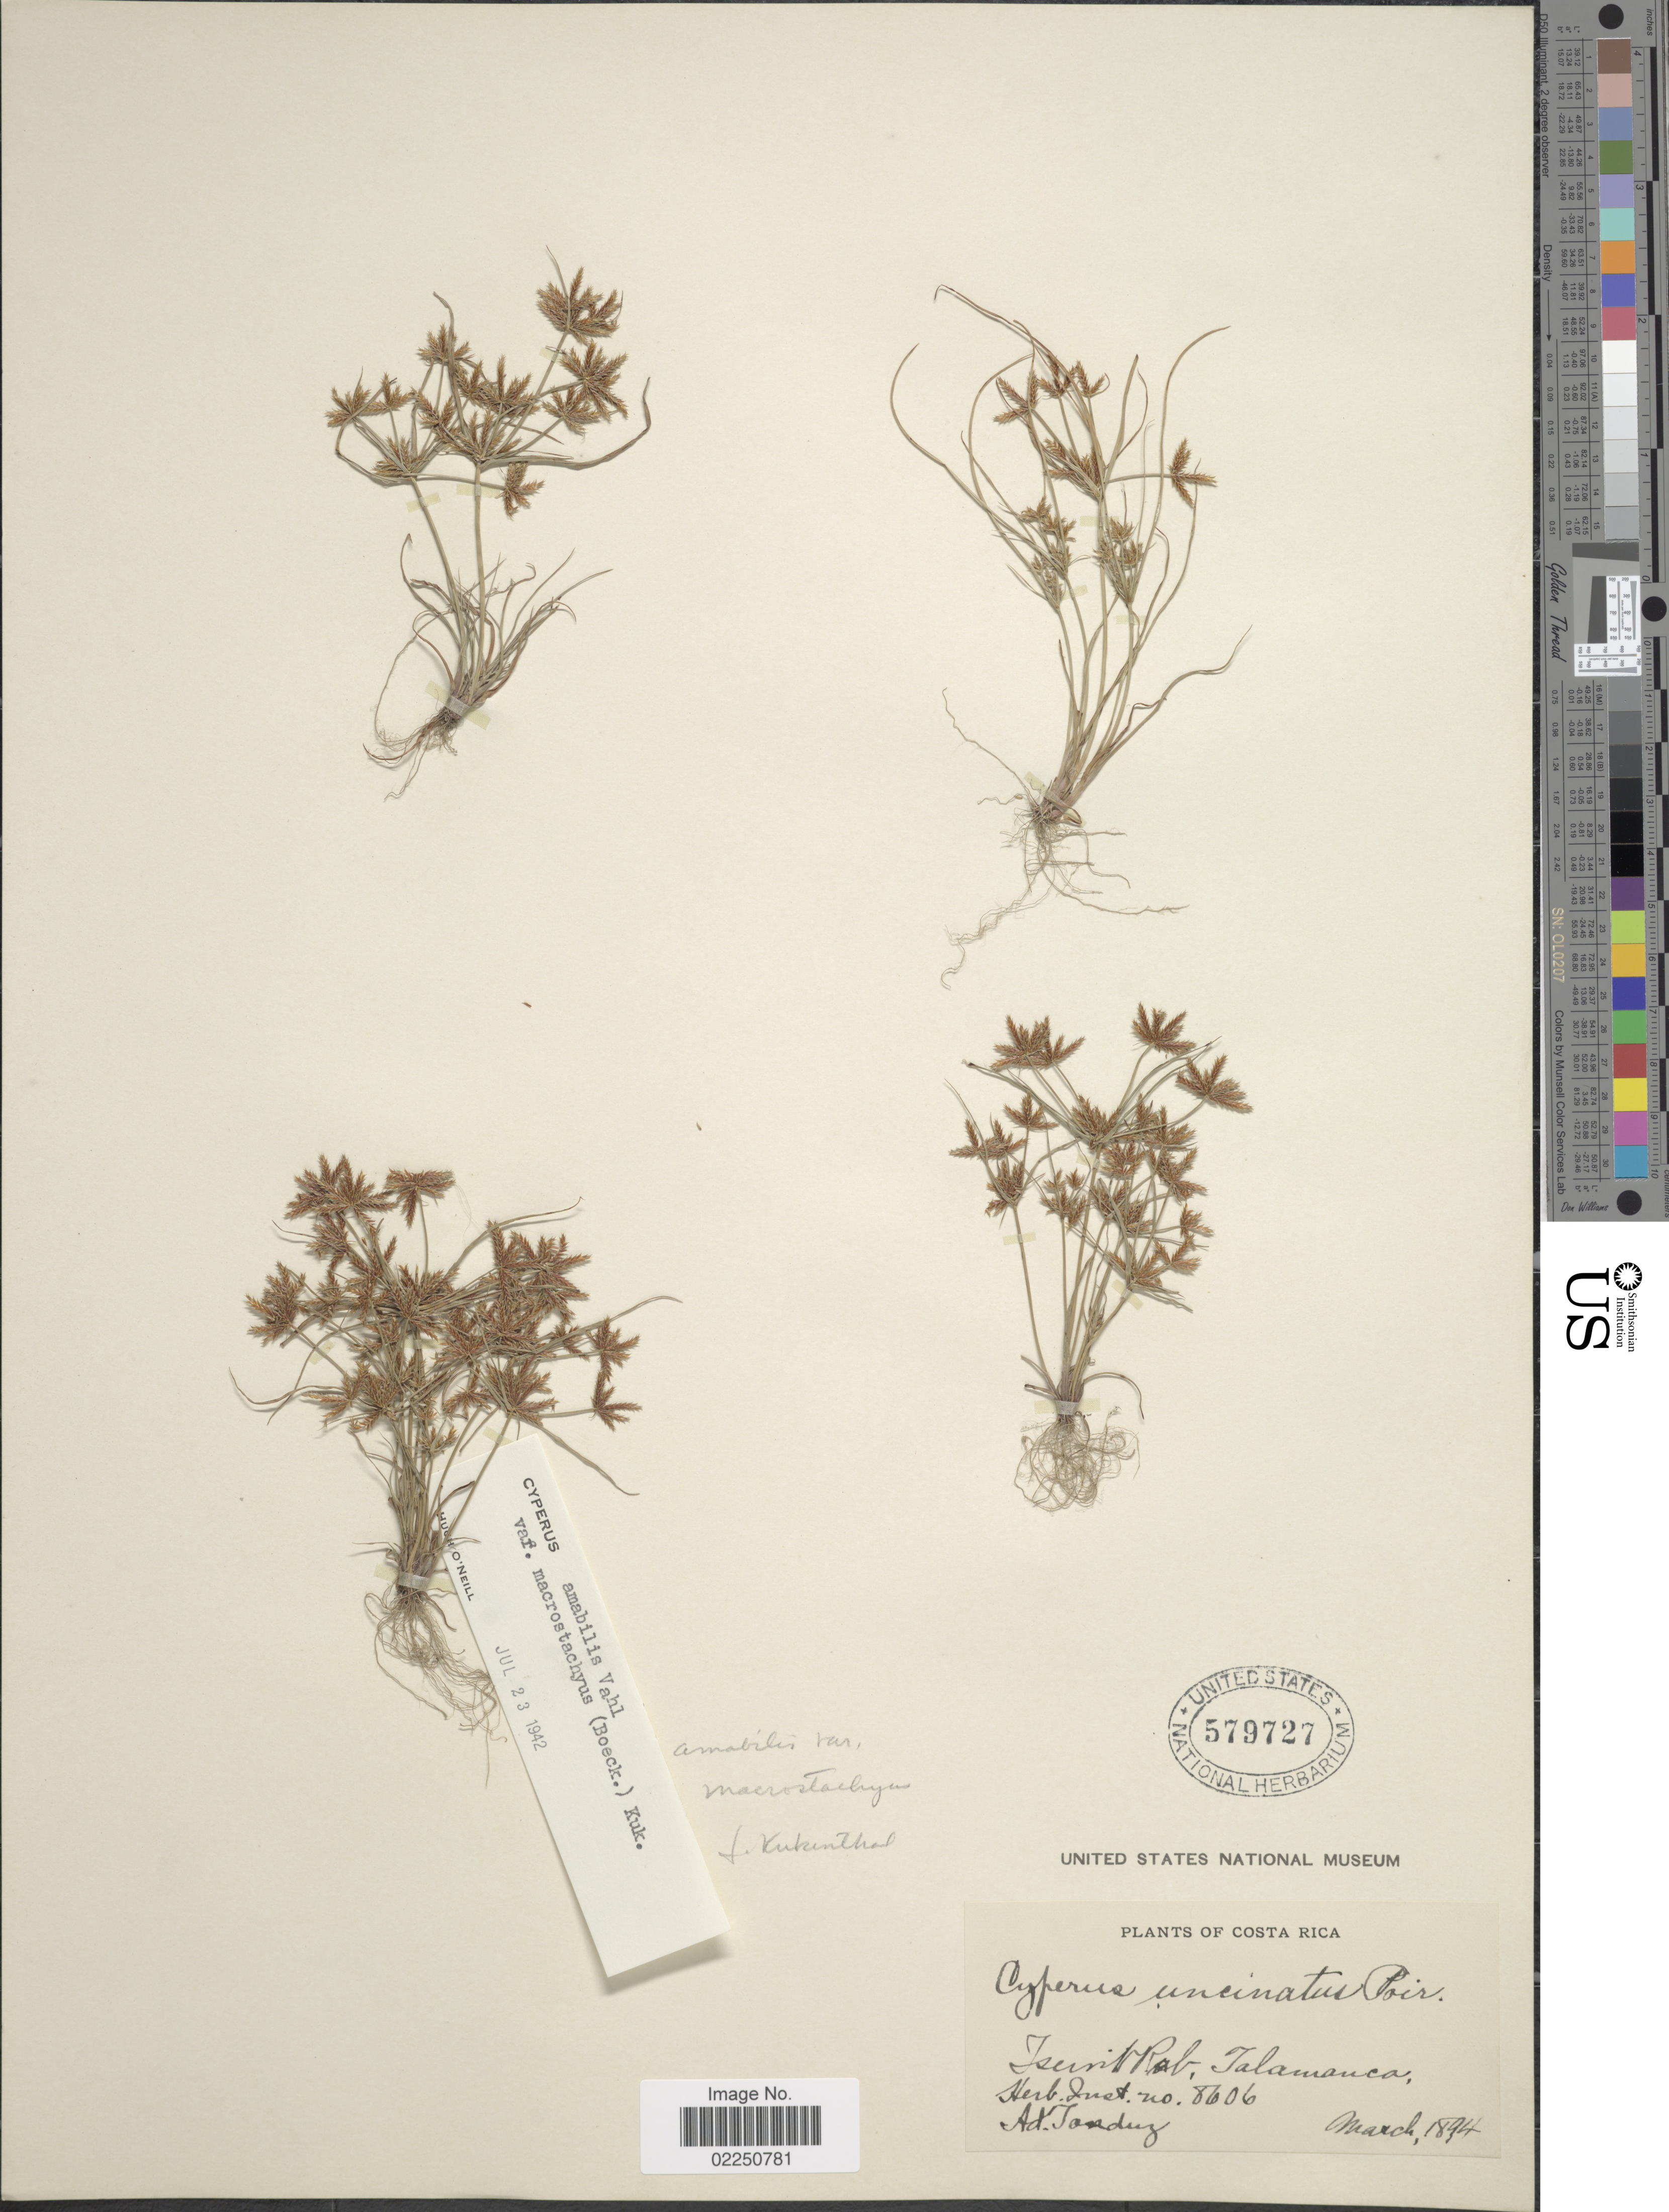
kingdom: Plantae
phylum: Tracheophyta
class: Liliopsida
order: Poales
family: Cyperaceae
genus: Cyperus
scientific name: Cyperus amabilis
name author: Vahl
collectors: A. Tonduz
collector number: Herb. Inst. 8606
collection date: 1894-03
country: Costa Rica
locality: Tsuritkub, Talamanca.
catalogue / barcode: US 579727